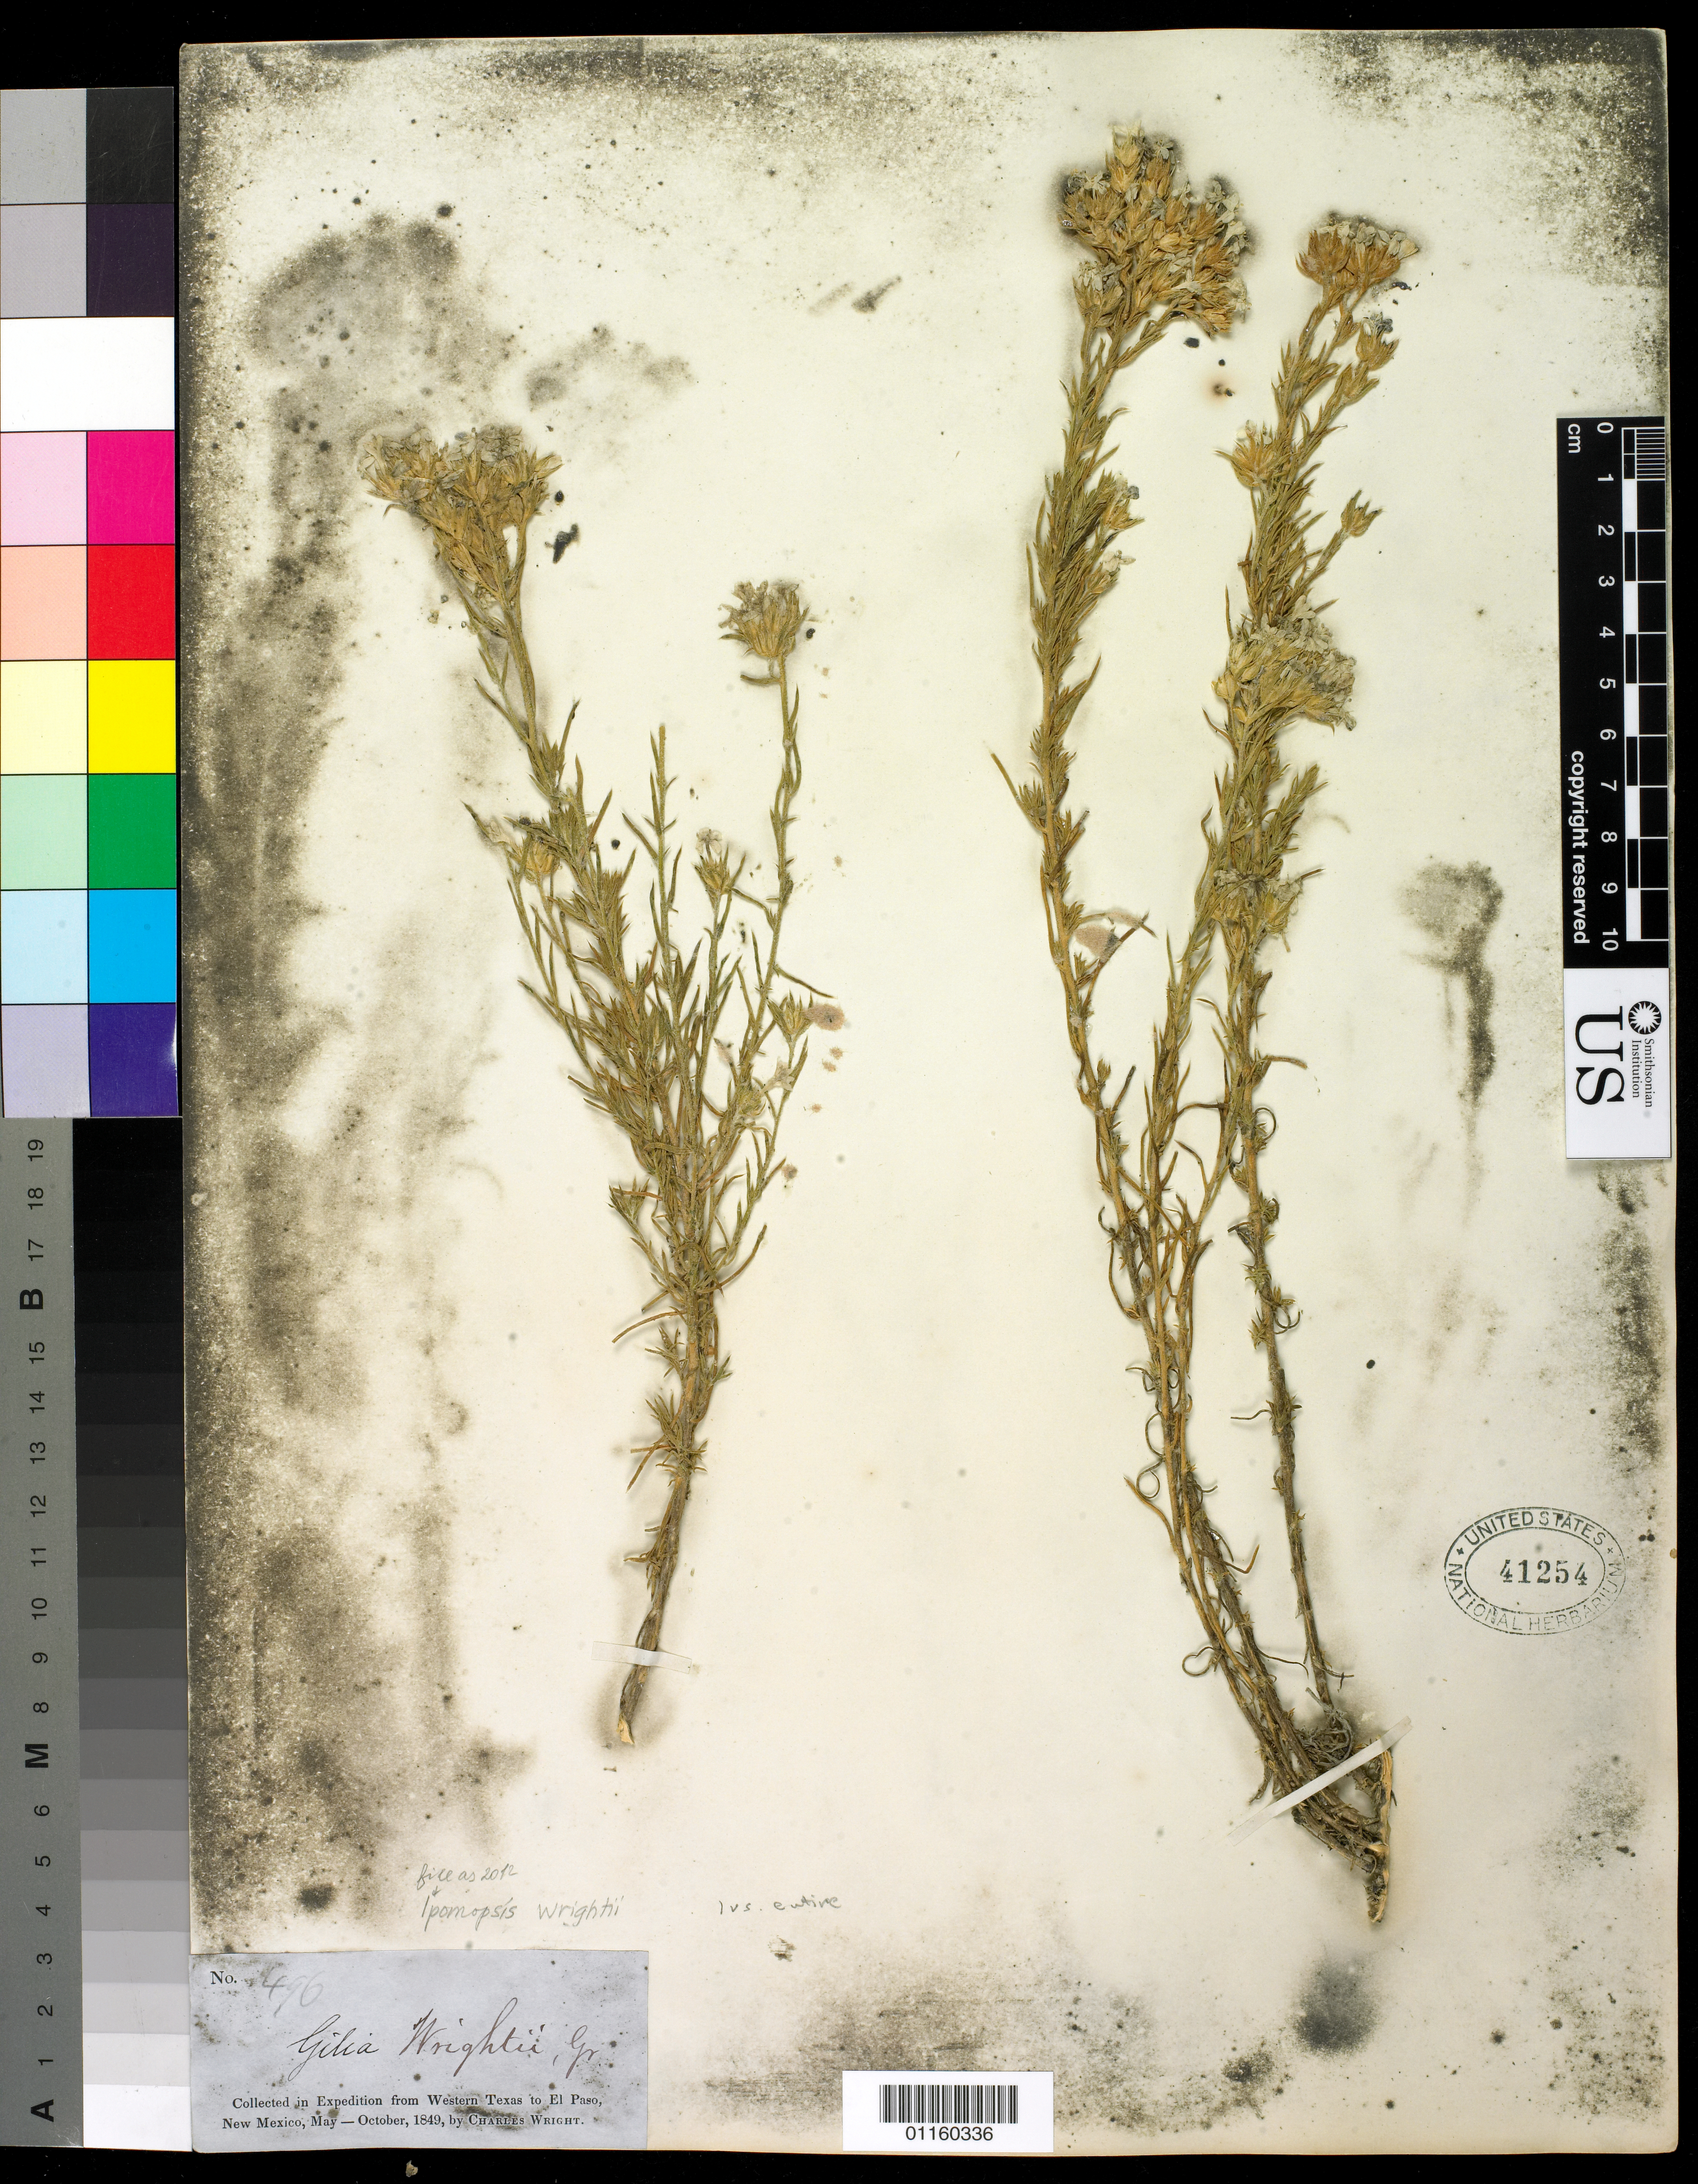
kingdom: Plantae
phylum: Tracheophyta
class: Magnoliopsida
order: Ericales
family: Polemoniaceae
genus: Ipomopsis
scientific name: Ipomopsis wrightii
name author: (A. Gray) Shinners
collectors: C. Wright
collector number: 496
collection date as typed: May 1849 to -- Oct 1849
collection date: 1849-05/1849-10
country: United States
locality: From Western Texas to El Paso, New Mexico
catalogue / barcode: US 41254